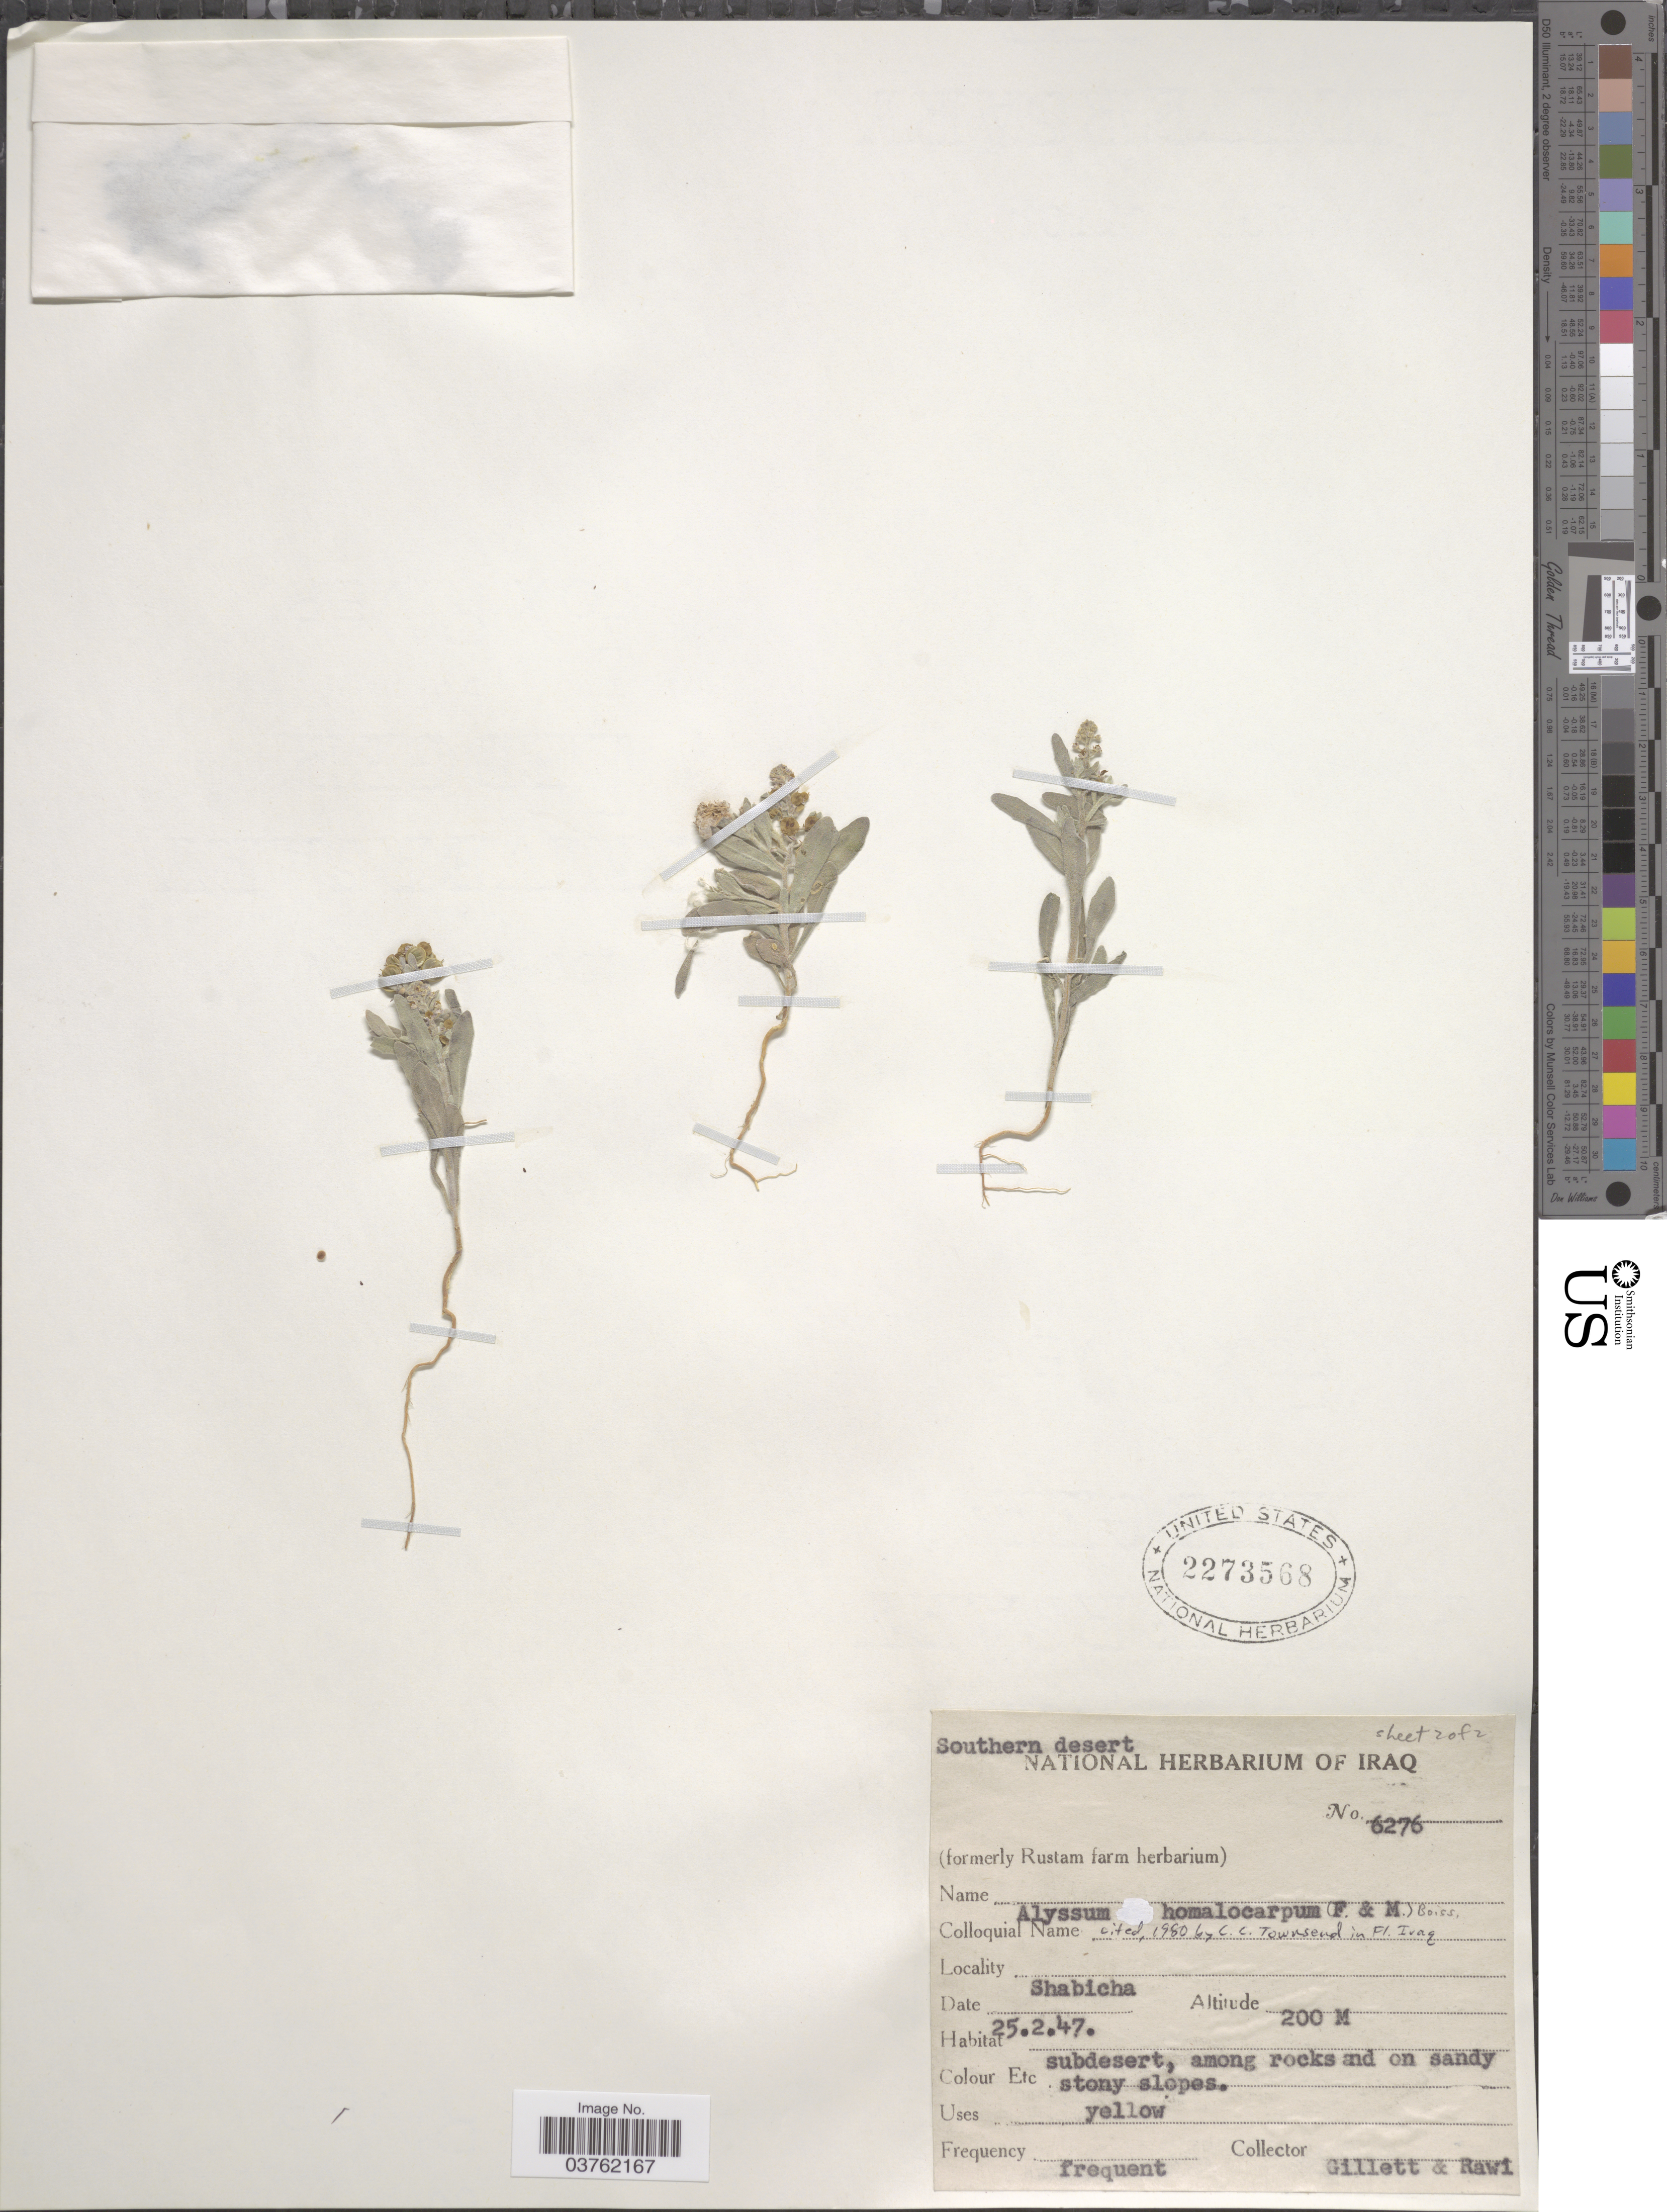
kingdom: Plantae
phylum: Tracheophyta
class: Magnoliopsida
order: Brassicales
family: Brassicaceae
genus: Alyssum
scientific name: Alyssum homalocarpum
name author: Boiss.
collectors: Gillett, -- & -. Rawi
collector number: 6276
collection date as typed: Transcribed d/m/y: 25/2/47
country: Iraq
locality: Southern desert. Shabicha.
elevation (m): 200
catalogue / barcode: US 2273568